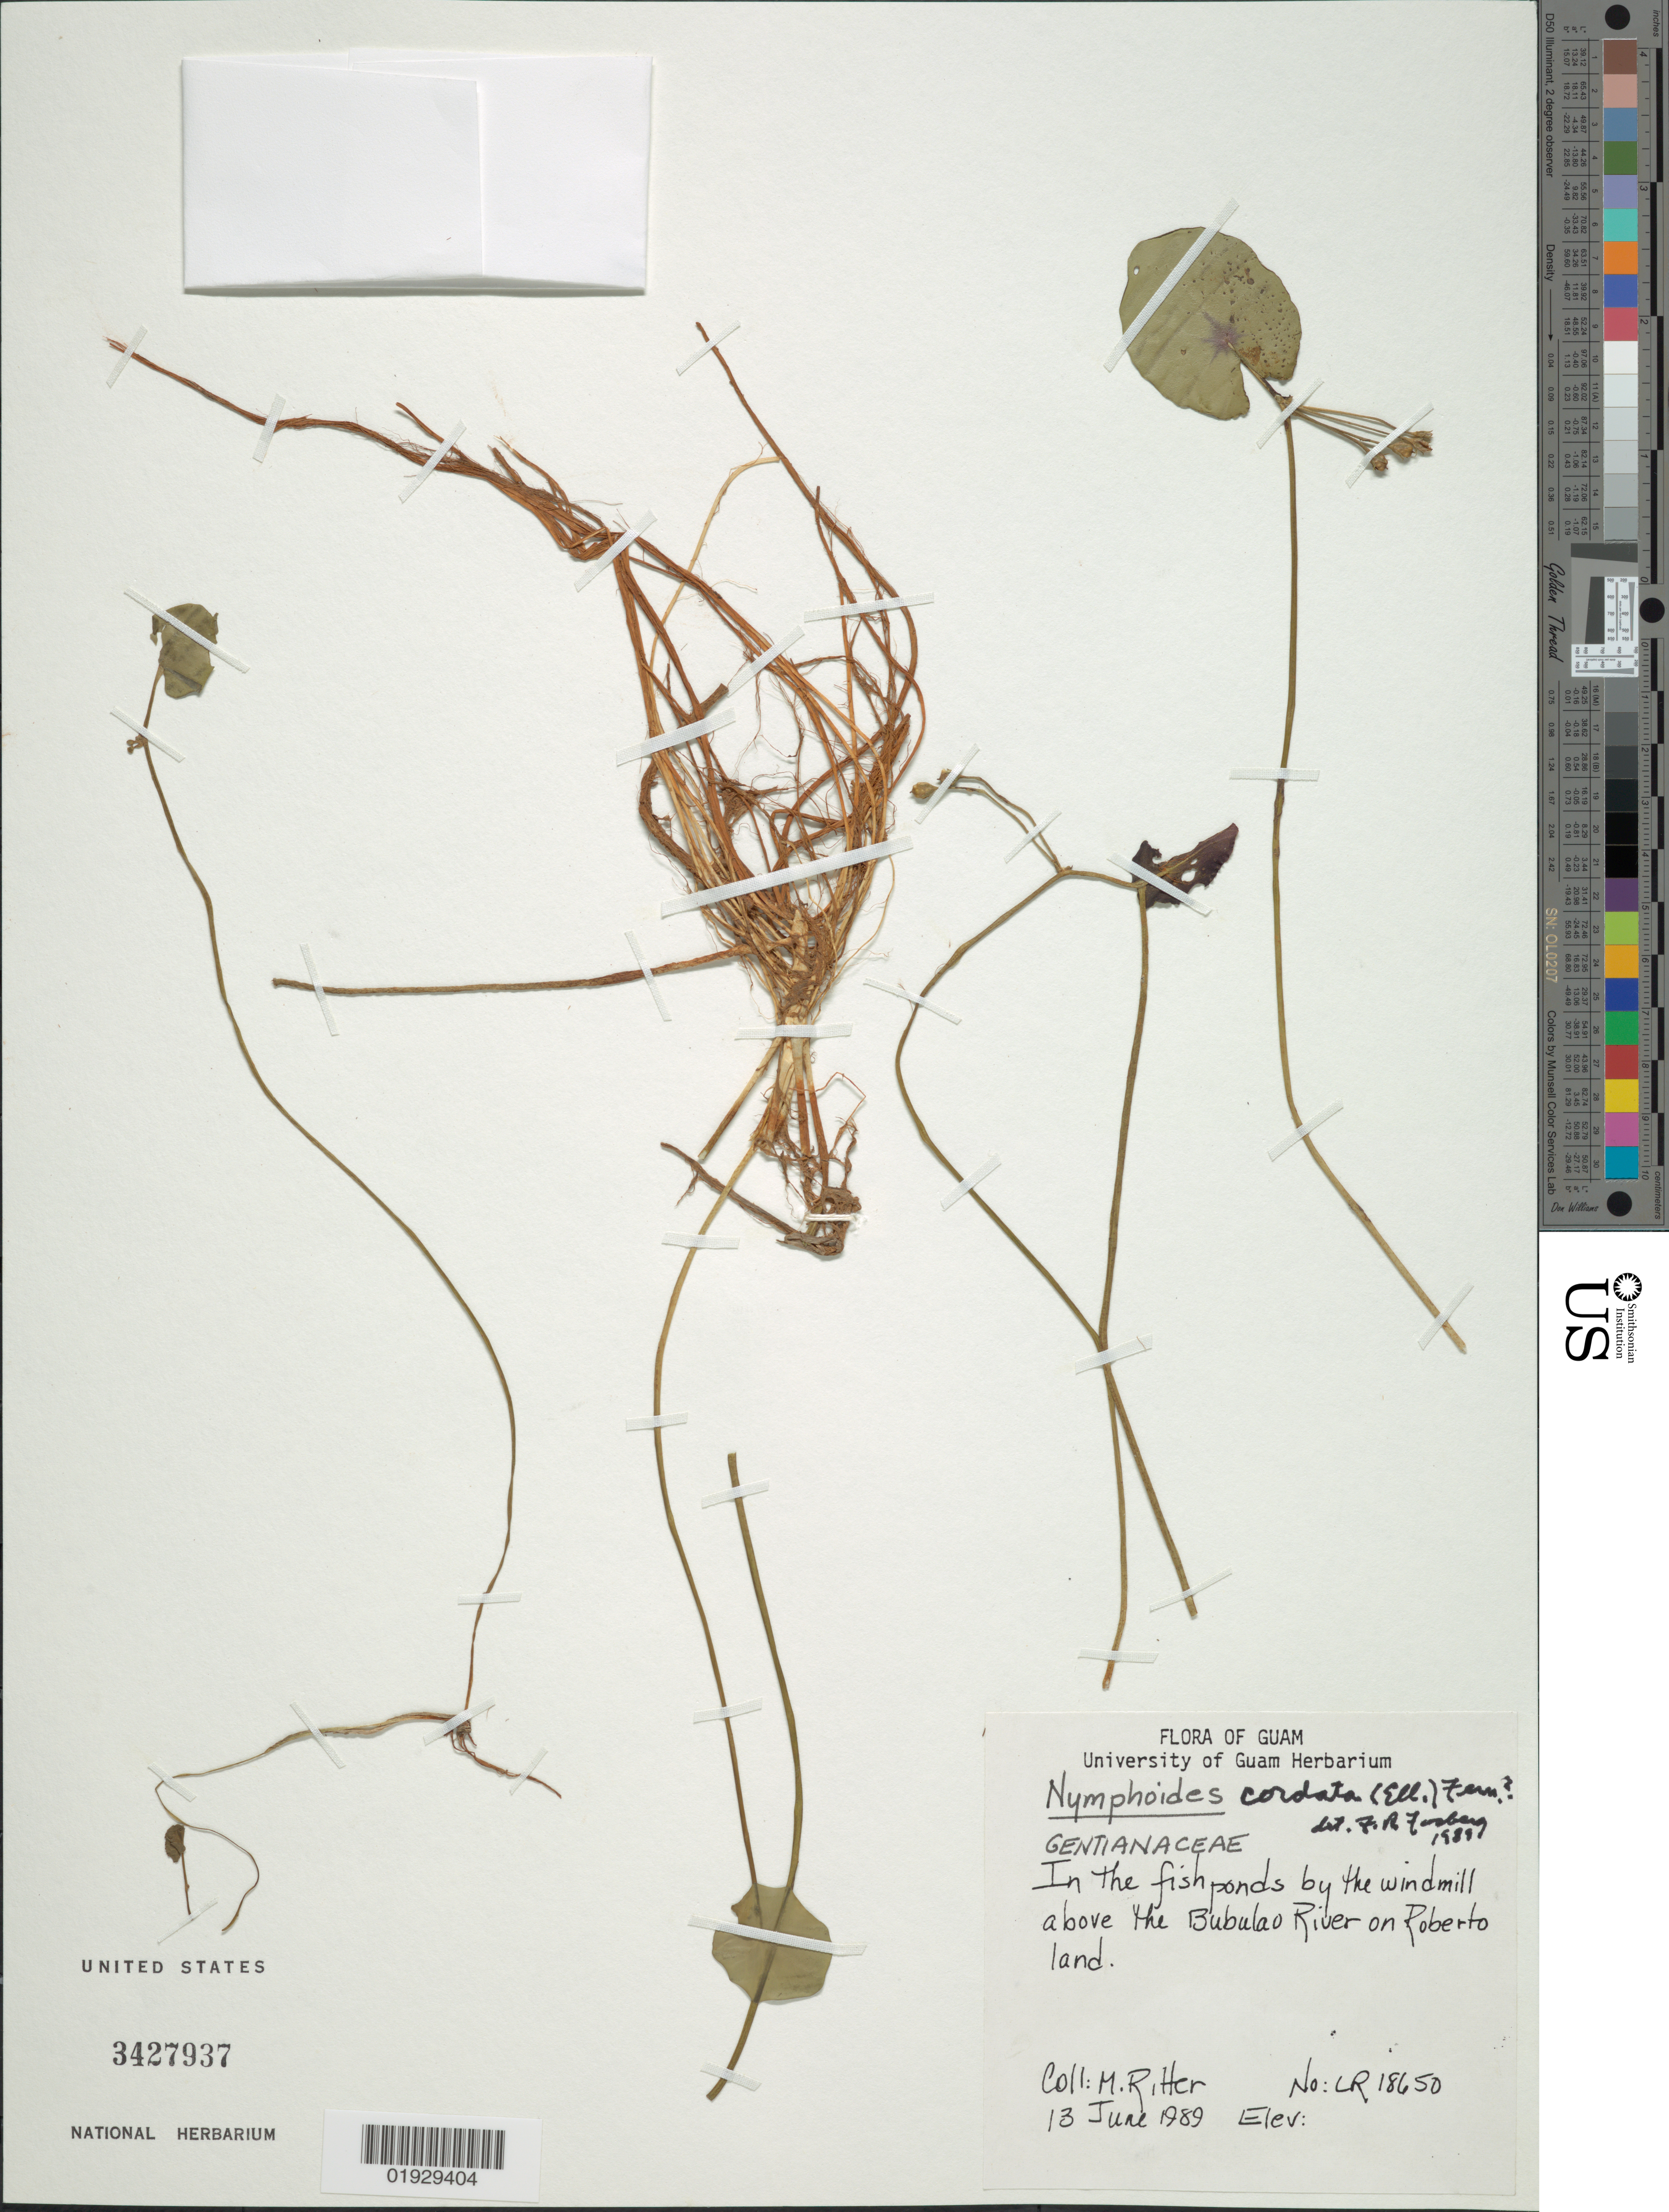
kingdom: Plantae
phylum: Tracheophyta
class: Magnoliopsida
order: Asterales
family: Menyanthaceae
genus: Nymphoides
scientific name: Nymphoides cordata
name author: (Elliot) Fernald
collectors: M. Ritter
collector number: LR18650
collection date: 1989-06-13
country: Guam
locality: In the fish ponds by the windmill above the Bubulao River on Roberto land.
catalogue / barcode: US 3427937